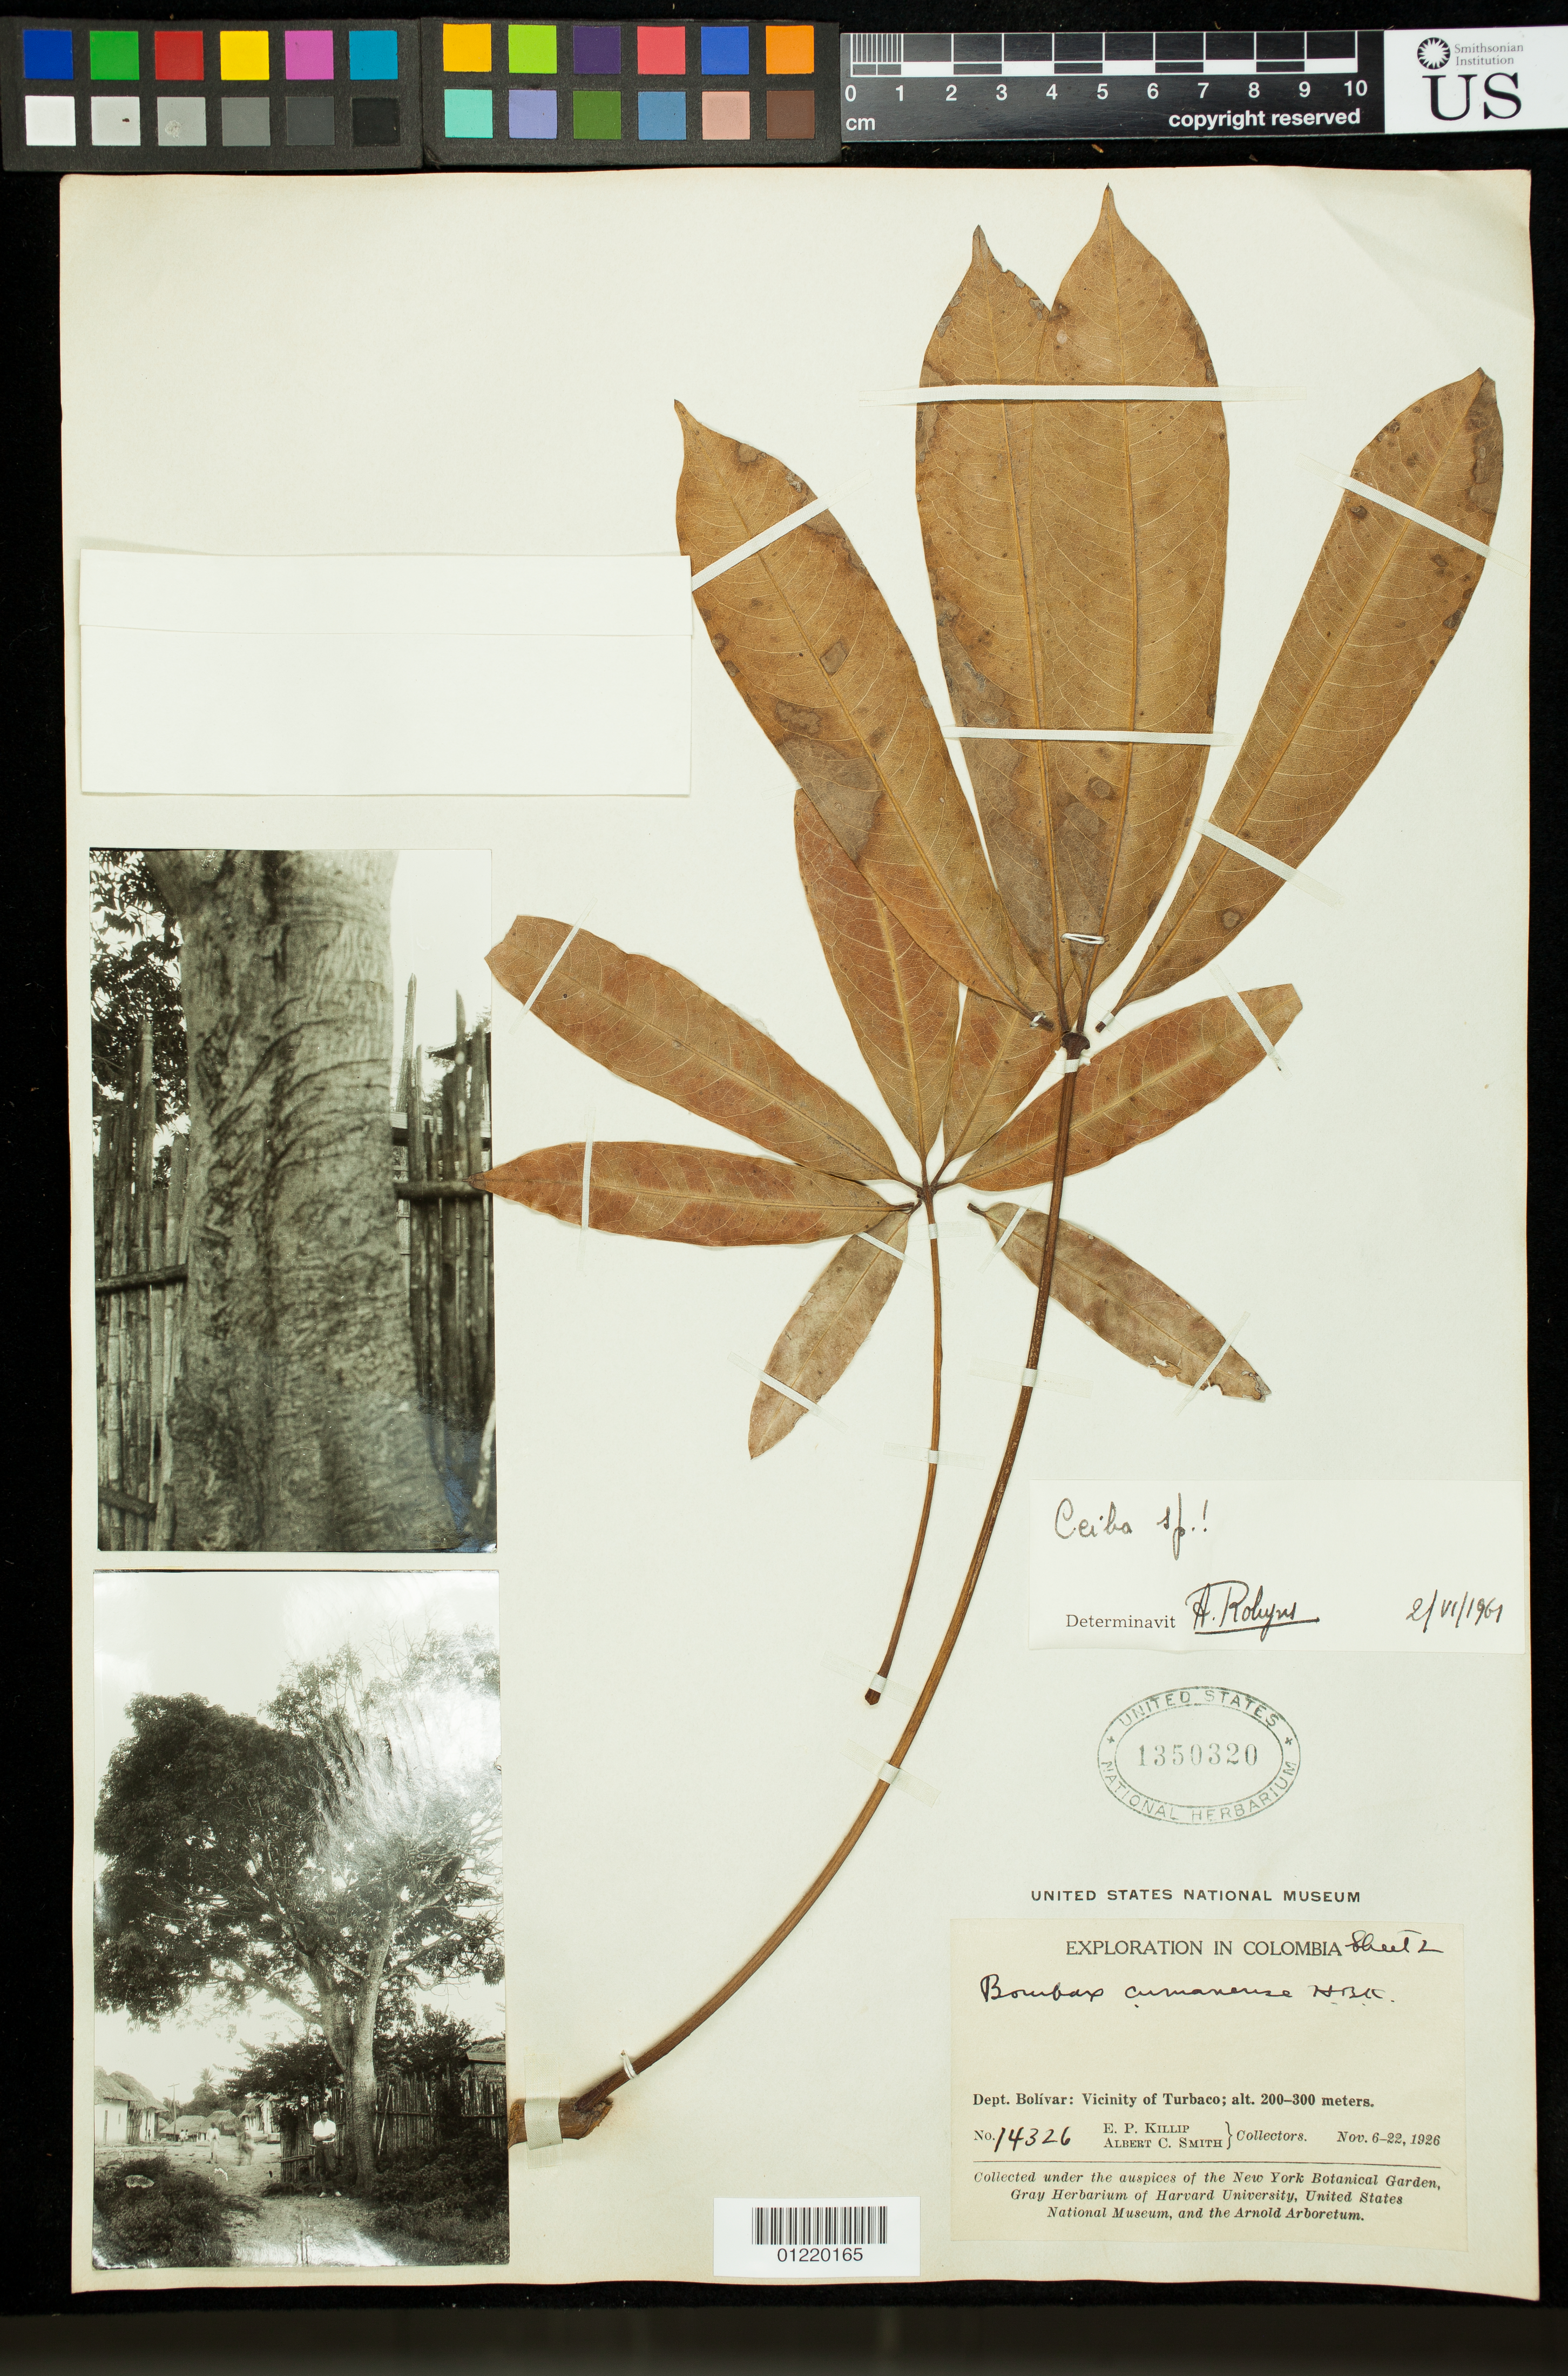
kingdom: Plantae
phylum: Tracheophyta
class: Magnoliopsida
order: Malvales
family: Malvaceae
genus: Ceiba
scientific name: Ceiba sp.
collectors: E. P. Killip & A. C. Smith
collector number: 14326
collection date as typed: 1926-11-06/1926-11-22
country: Colombia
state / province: Bolívar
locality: Dept Bolivar: Vicinity of Turbaco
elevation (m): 200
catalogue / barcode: US 1350320